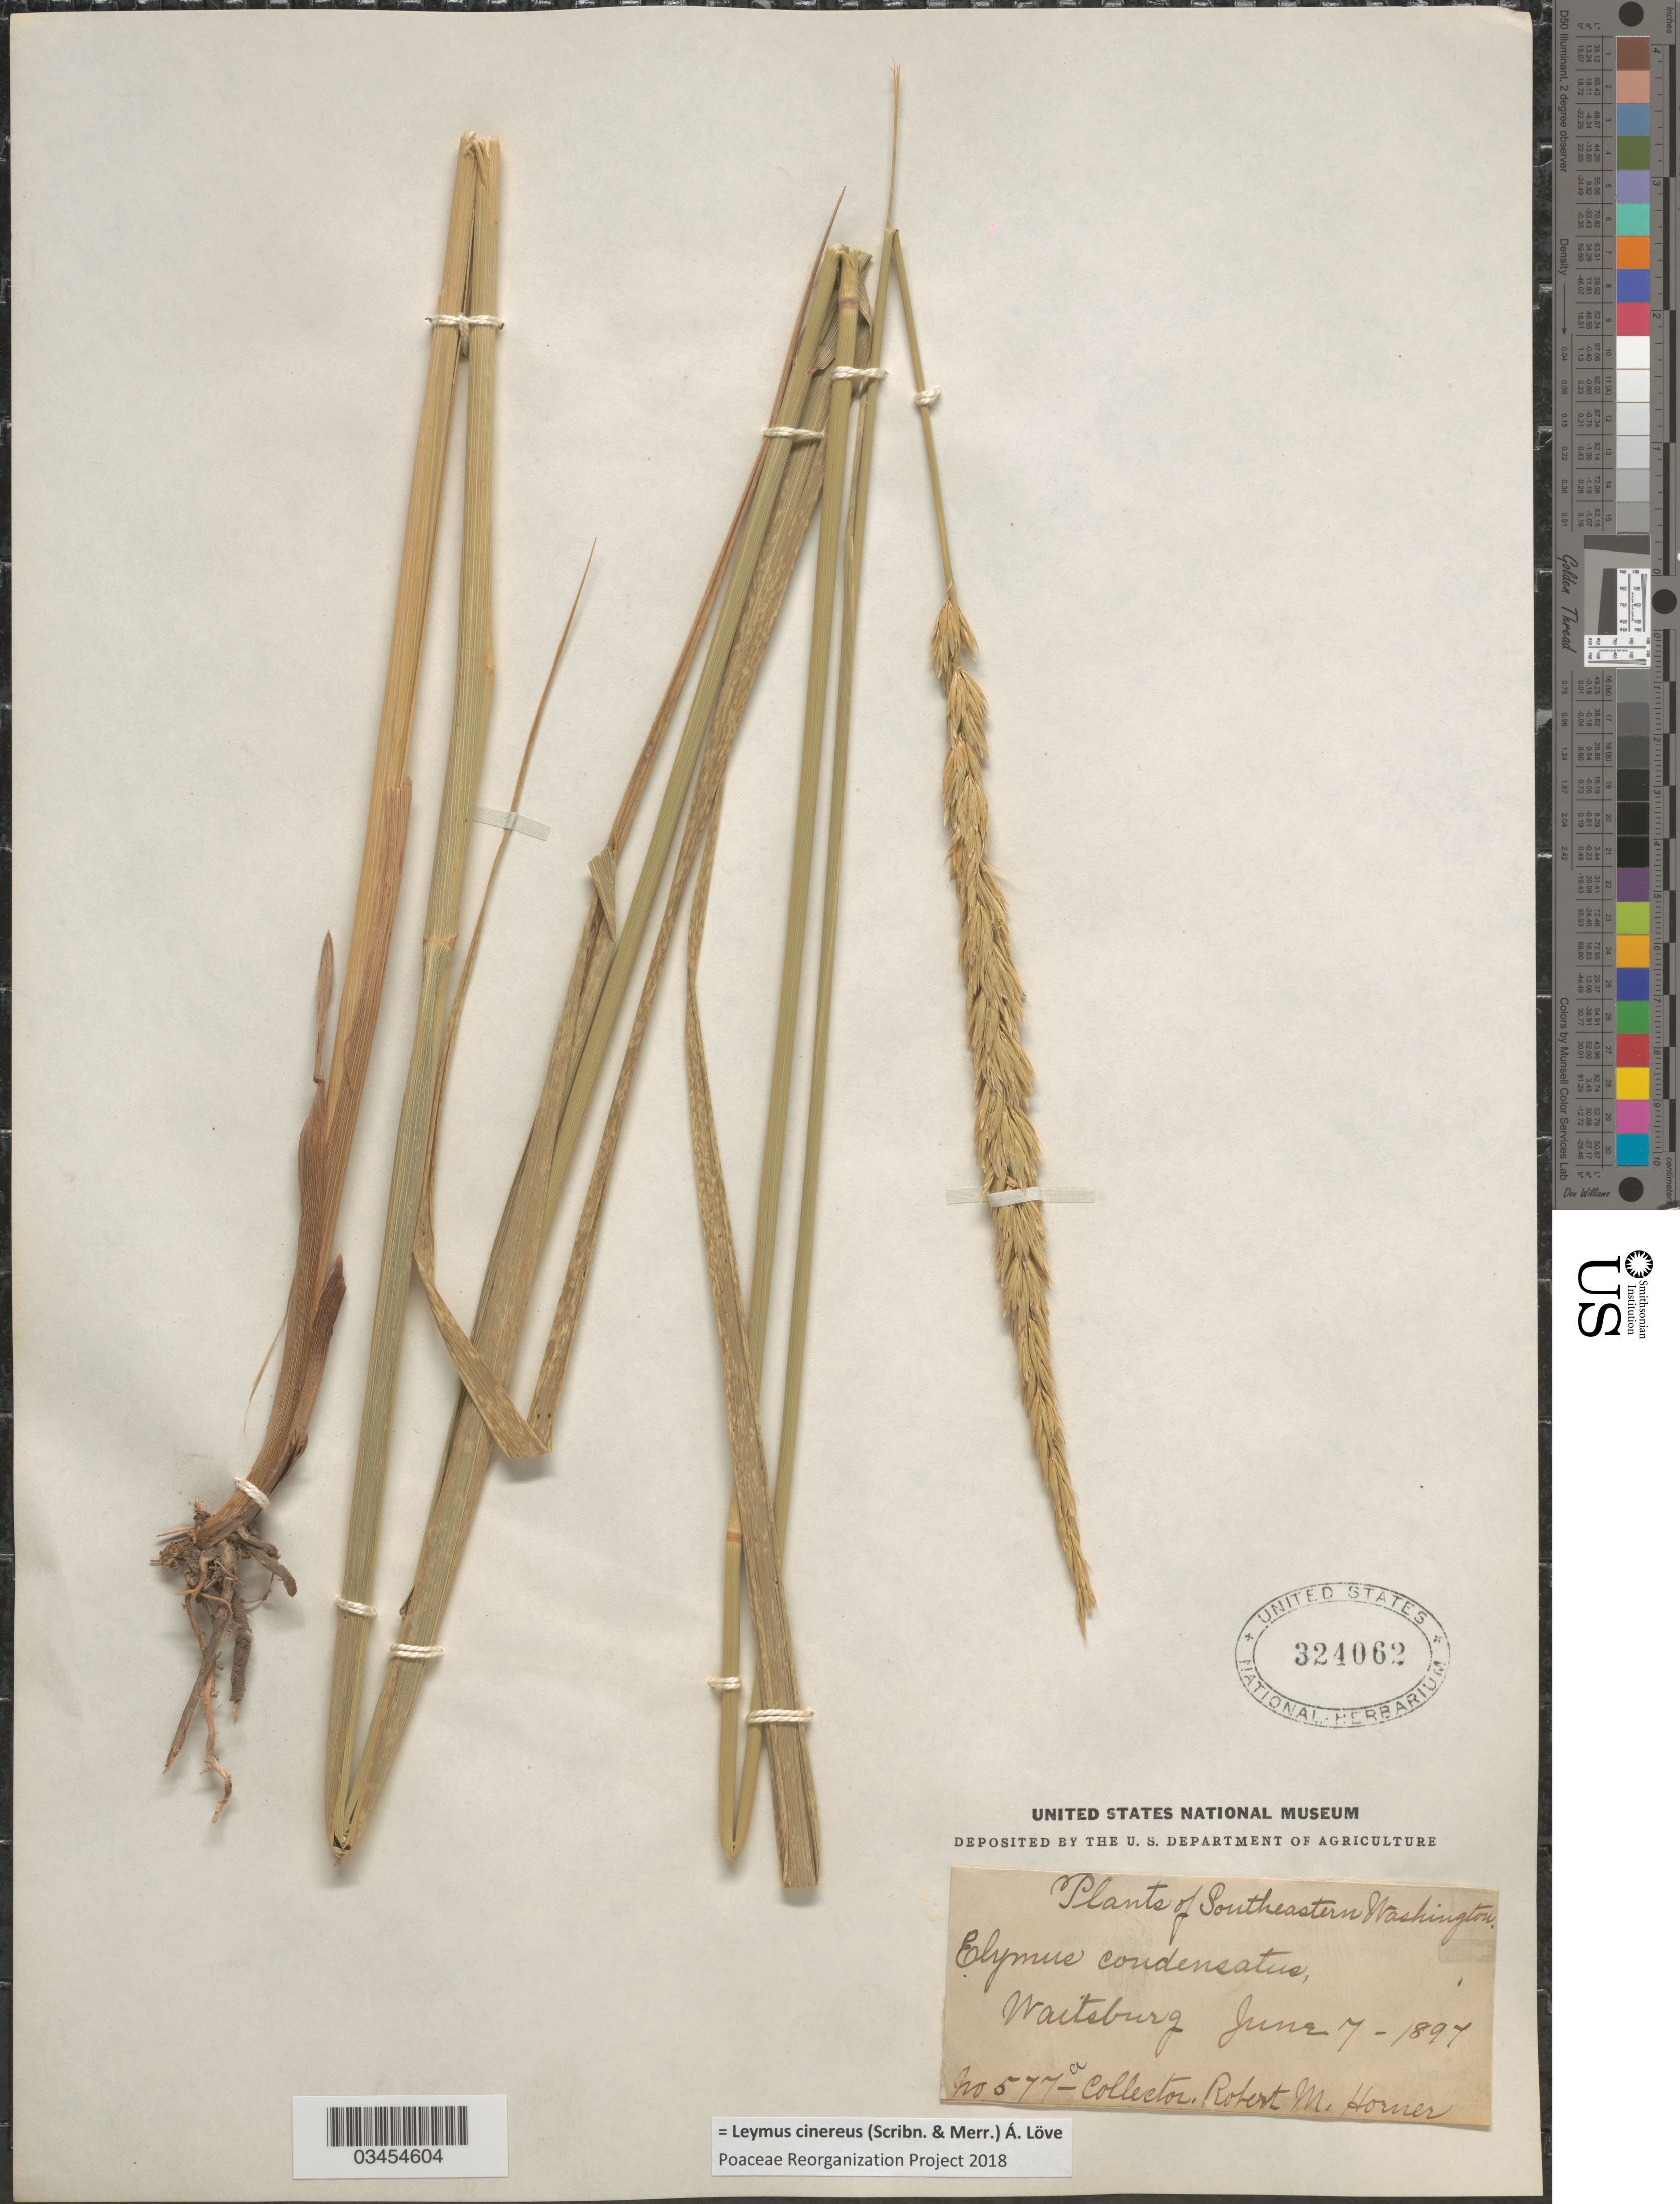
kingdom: Plantae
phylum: Tracheophyta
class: Liliopsida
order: Poales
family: Poaceae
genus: Leymus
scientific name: Leymus cinereus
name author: (Scribn. & Merr.) Á. Löve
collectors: R. Horner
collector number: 577a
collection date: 1897-06-07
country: United States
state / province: Washington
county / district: Walla Walla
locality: Southeastern Washington. Waitsburg.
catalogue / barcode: US 324062